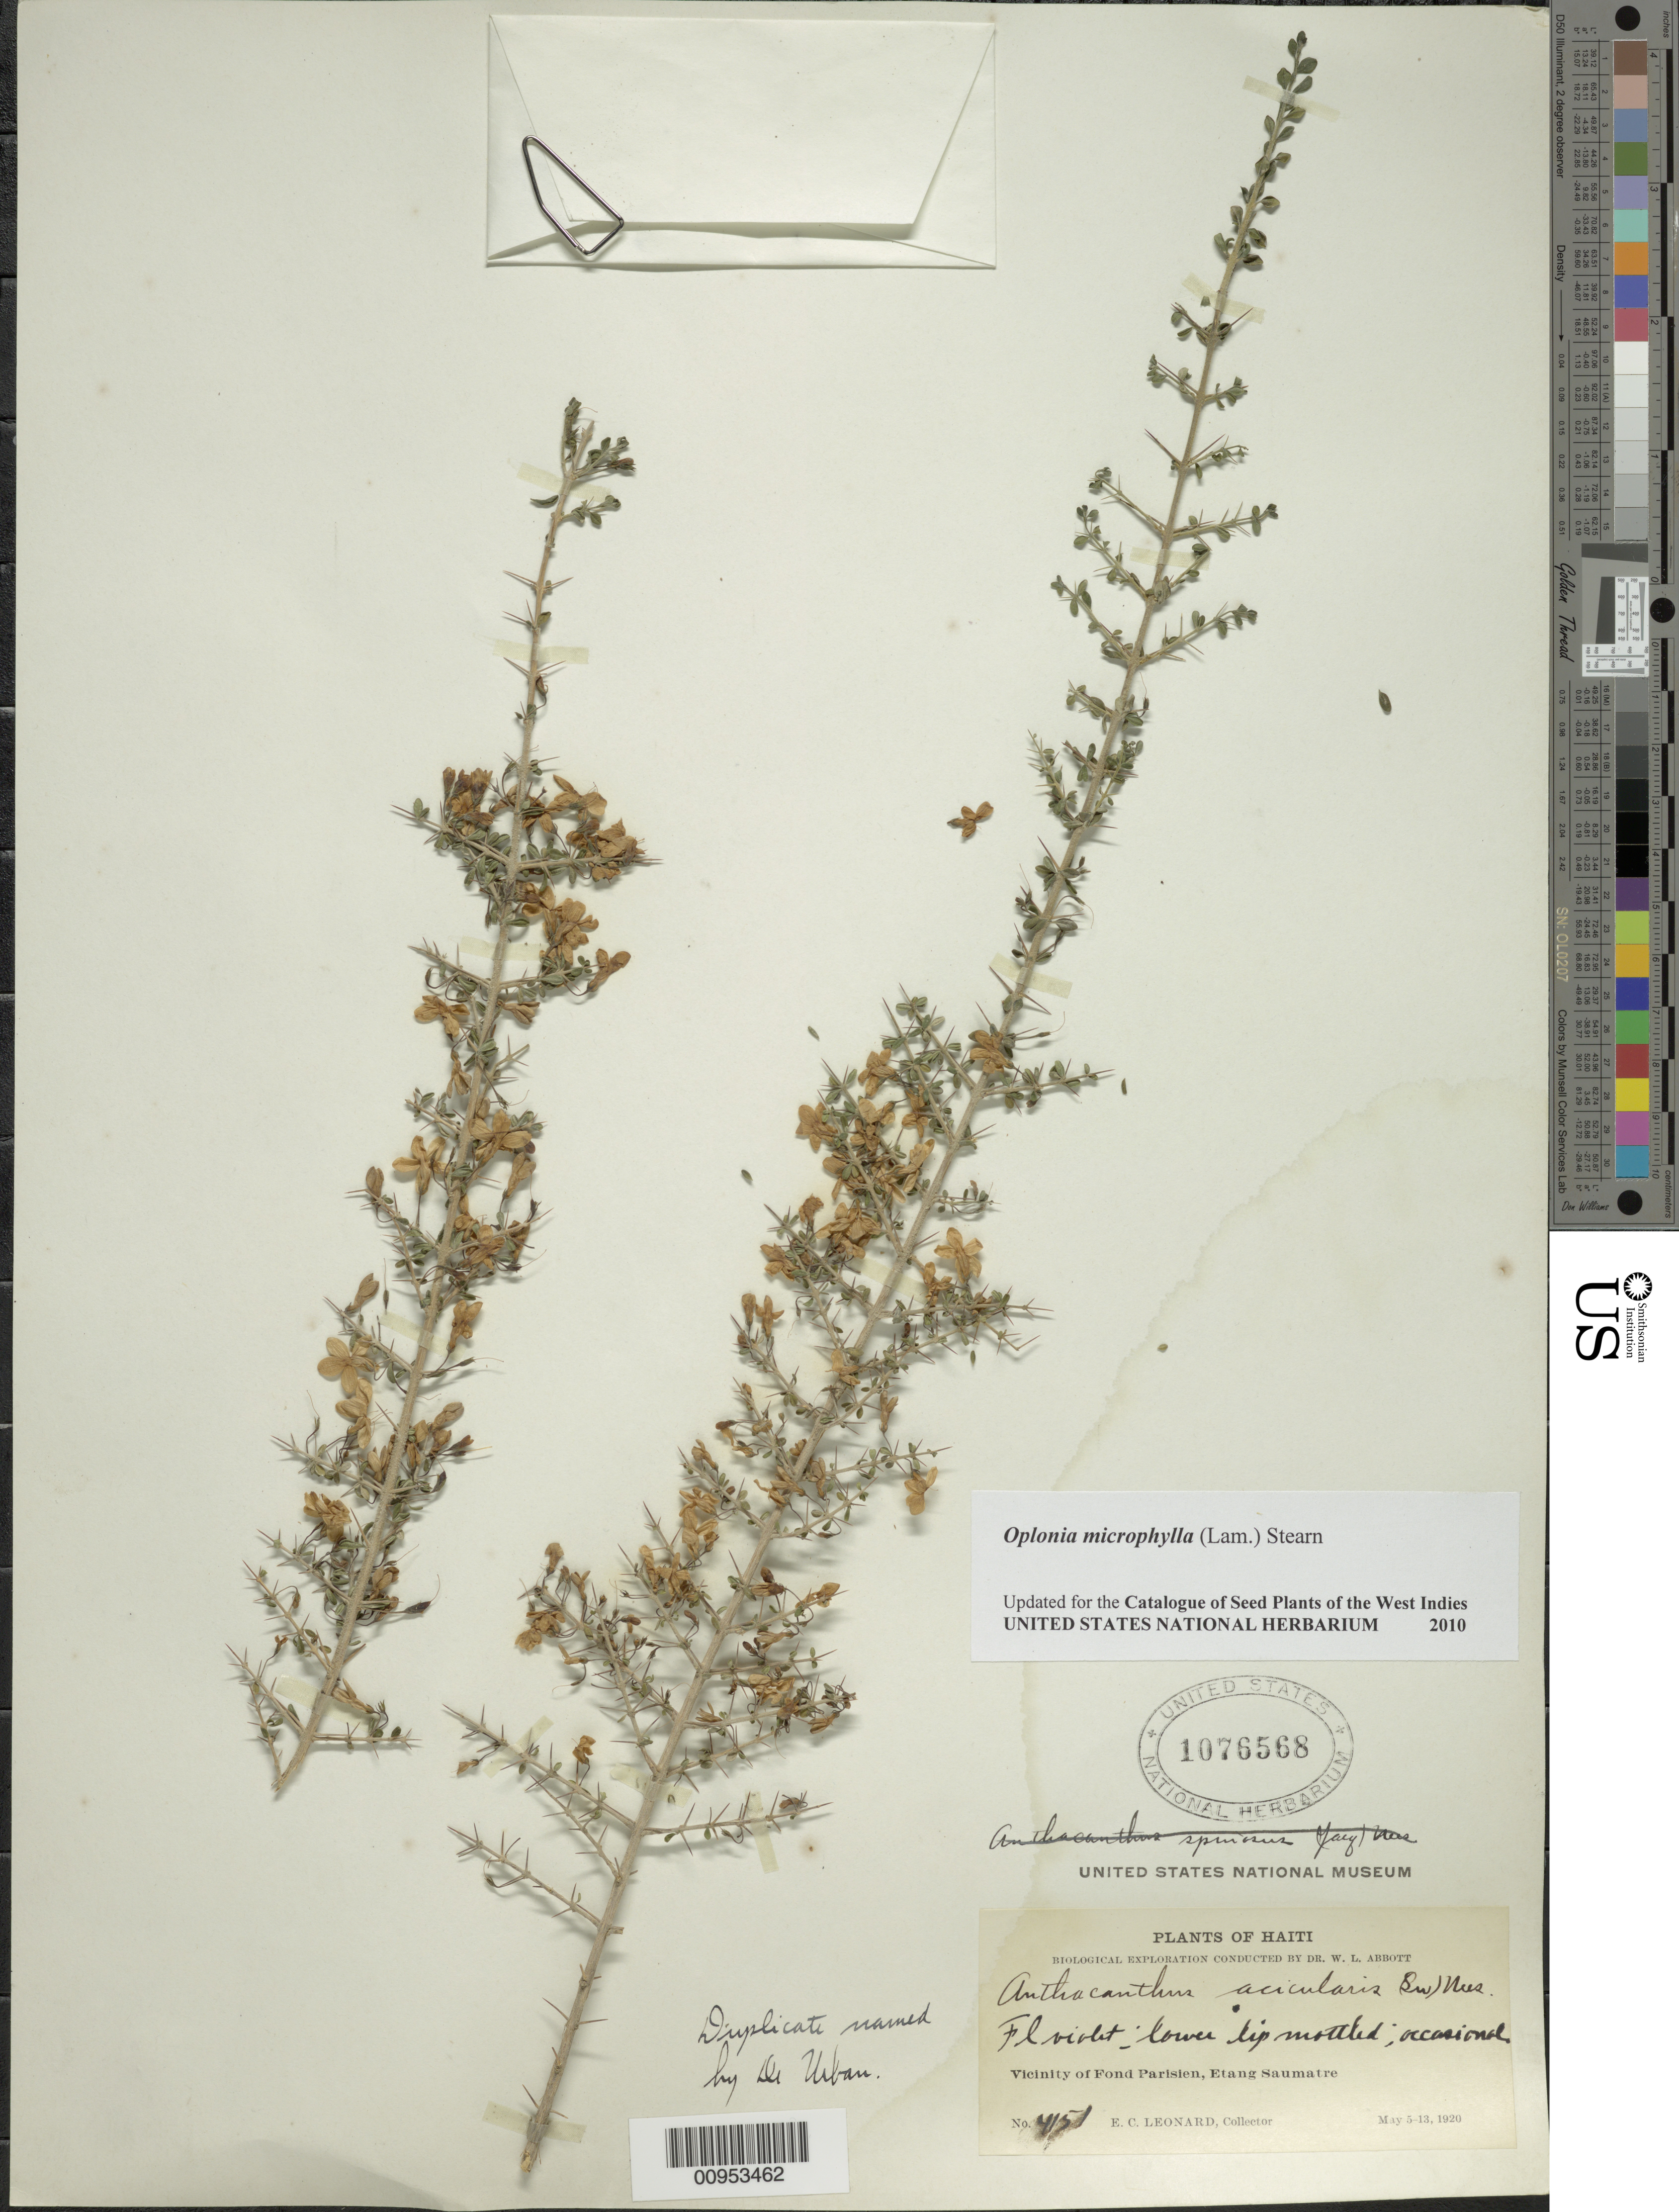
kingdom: Plantae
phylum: Tracheophyta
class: Magnoliopsida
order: Lamiales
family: Acanthaceae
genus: Oplonia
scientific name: Oplonia microphylla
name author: (Lam.) Stearn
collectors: E. C. Leonard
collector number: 4151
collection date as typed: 05 May 1920 to 13 May 1920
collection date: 1920-05-05/1920-05-13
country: Haiti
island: Hispaniola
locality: Vicinity of Fond Parisien, Etang Saumatre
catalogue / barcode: US 1076568